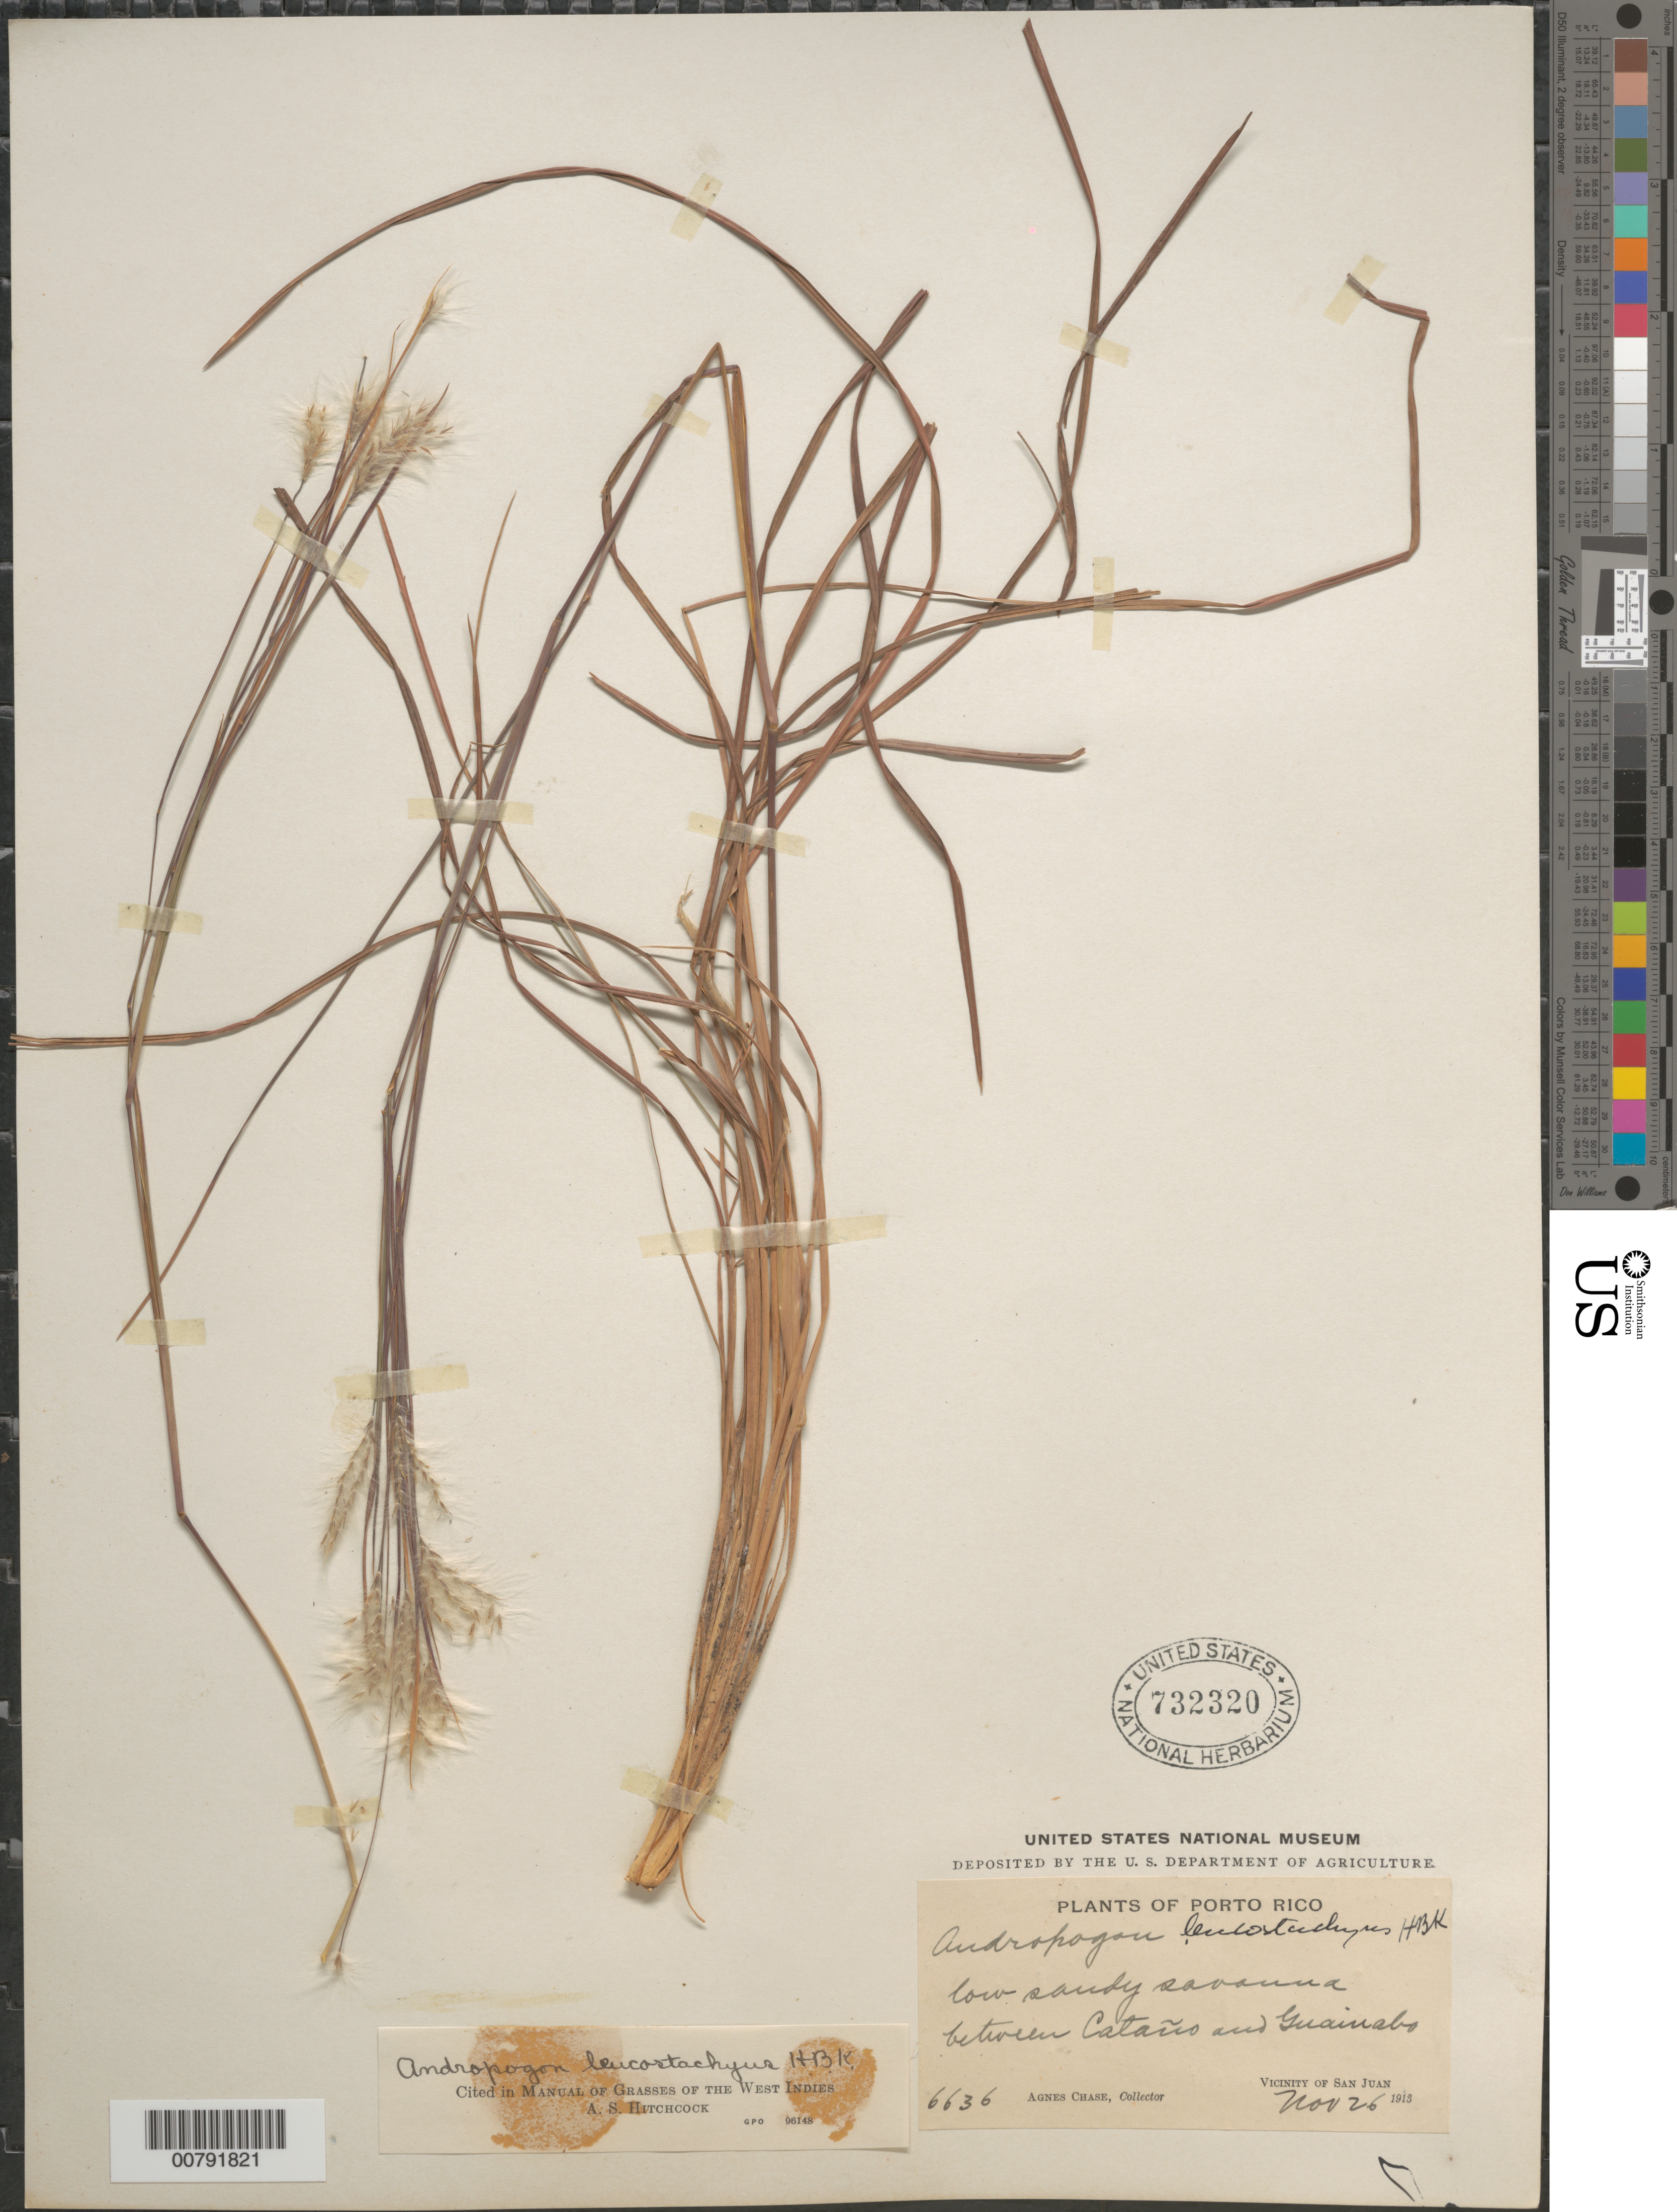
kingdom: Plantae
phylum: Tracheophyta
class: Liliopsida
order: Poales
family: Poaceae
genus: Andropogon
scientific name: Andropogon leucostachyus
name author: Kunth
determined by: Hitchcock, Albert S.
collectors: A. Chase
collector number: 6636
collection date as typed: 26 Nov 1913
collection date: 1913-11-26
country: Puerto Rico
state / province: San Juan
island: Puerto Rico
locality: San Juan vicinity, between Cataño and Guainabo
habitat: Low, sandy savanna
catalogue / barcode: US 732320